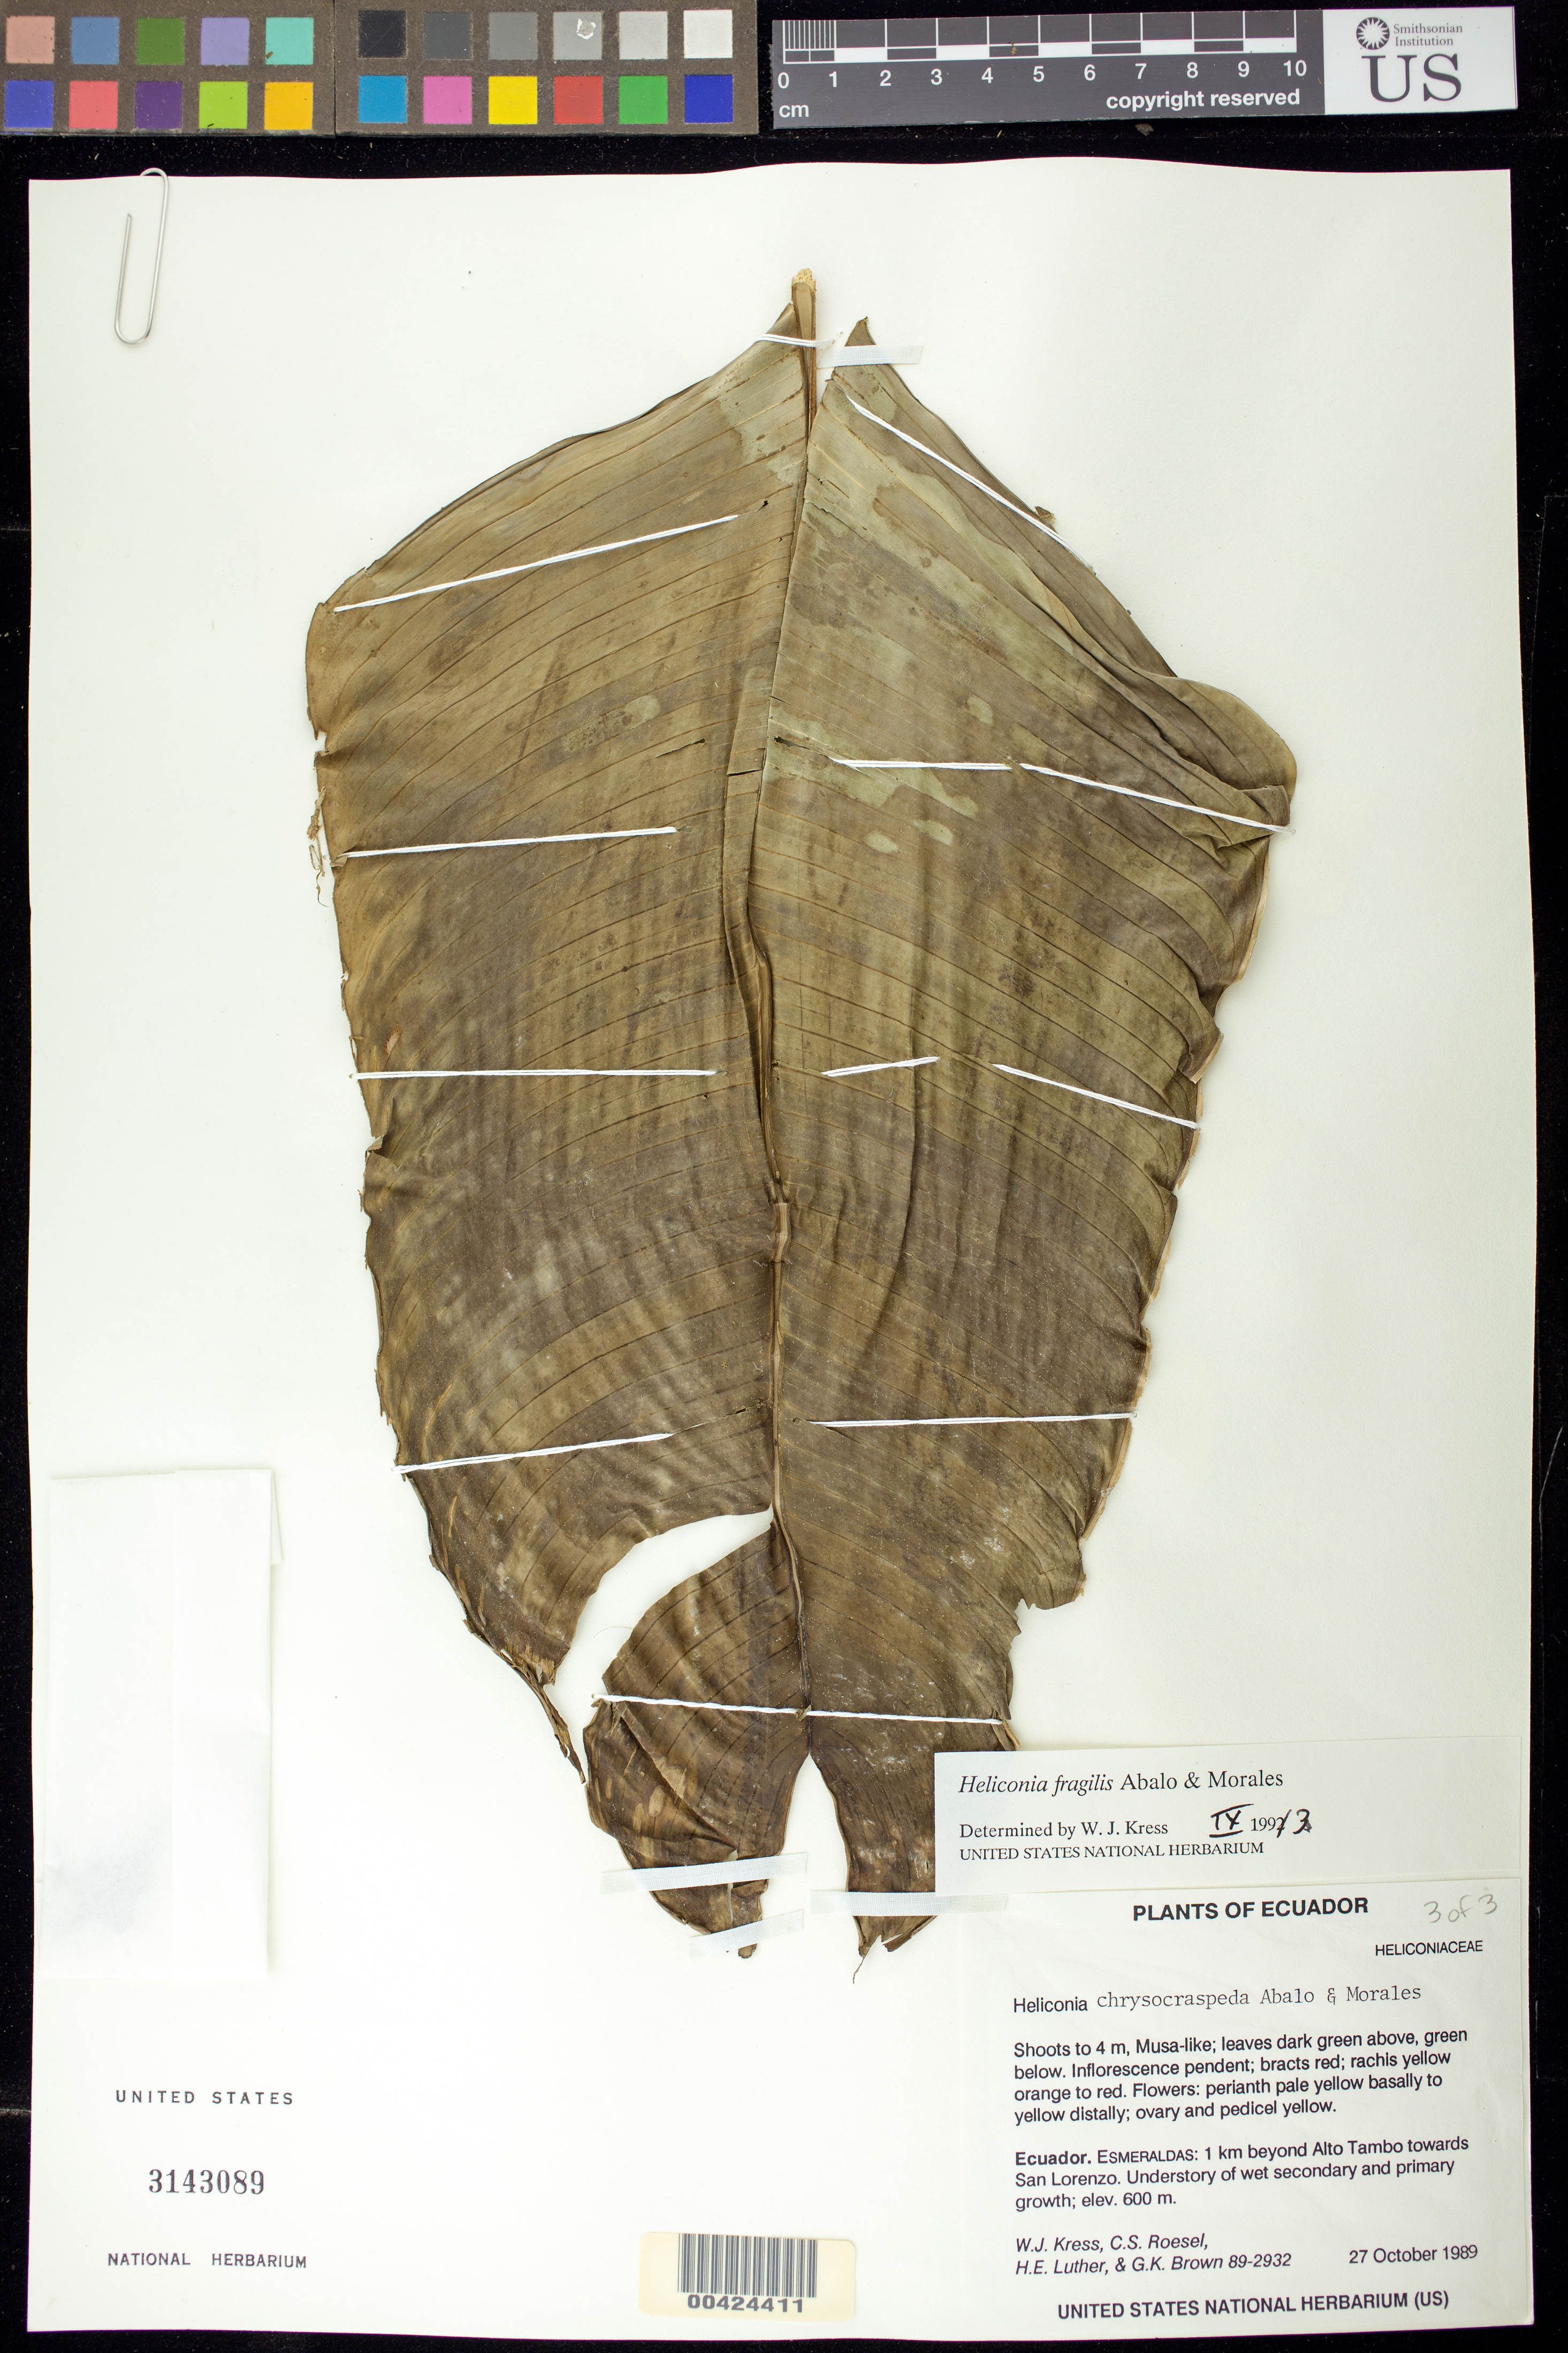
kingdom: Plantae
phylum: Tracheophyta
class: Liliopsida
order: Zingiberales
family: Heliconiaceae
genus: Heliconia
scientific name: Heliconia fragilis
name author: Abalo & G. Morales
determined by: Kress, W. J., (US), Smithsonian Institution - National Museum of Natural History (UNITED STATES)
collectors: W. J. Kress, C. S. Roesel, Harry E. Luther & G. K. Brown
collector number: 89-2932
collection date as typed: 27 Oct 1989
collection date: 1989-10-27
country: Ecuador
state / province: Esmeraldas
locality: Alto Tambo, 1 km beyond; towards San Lorenzo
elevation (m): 600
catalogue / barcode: US 3143089